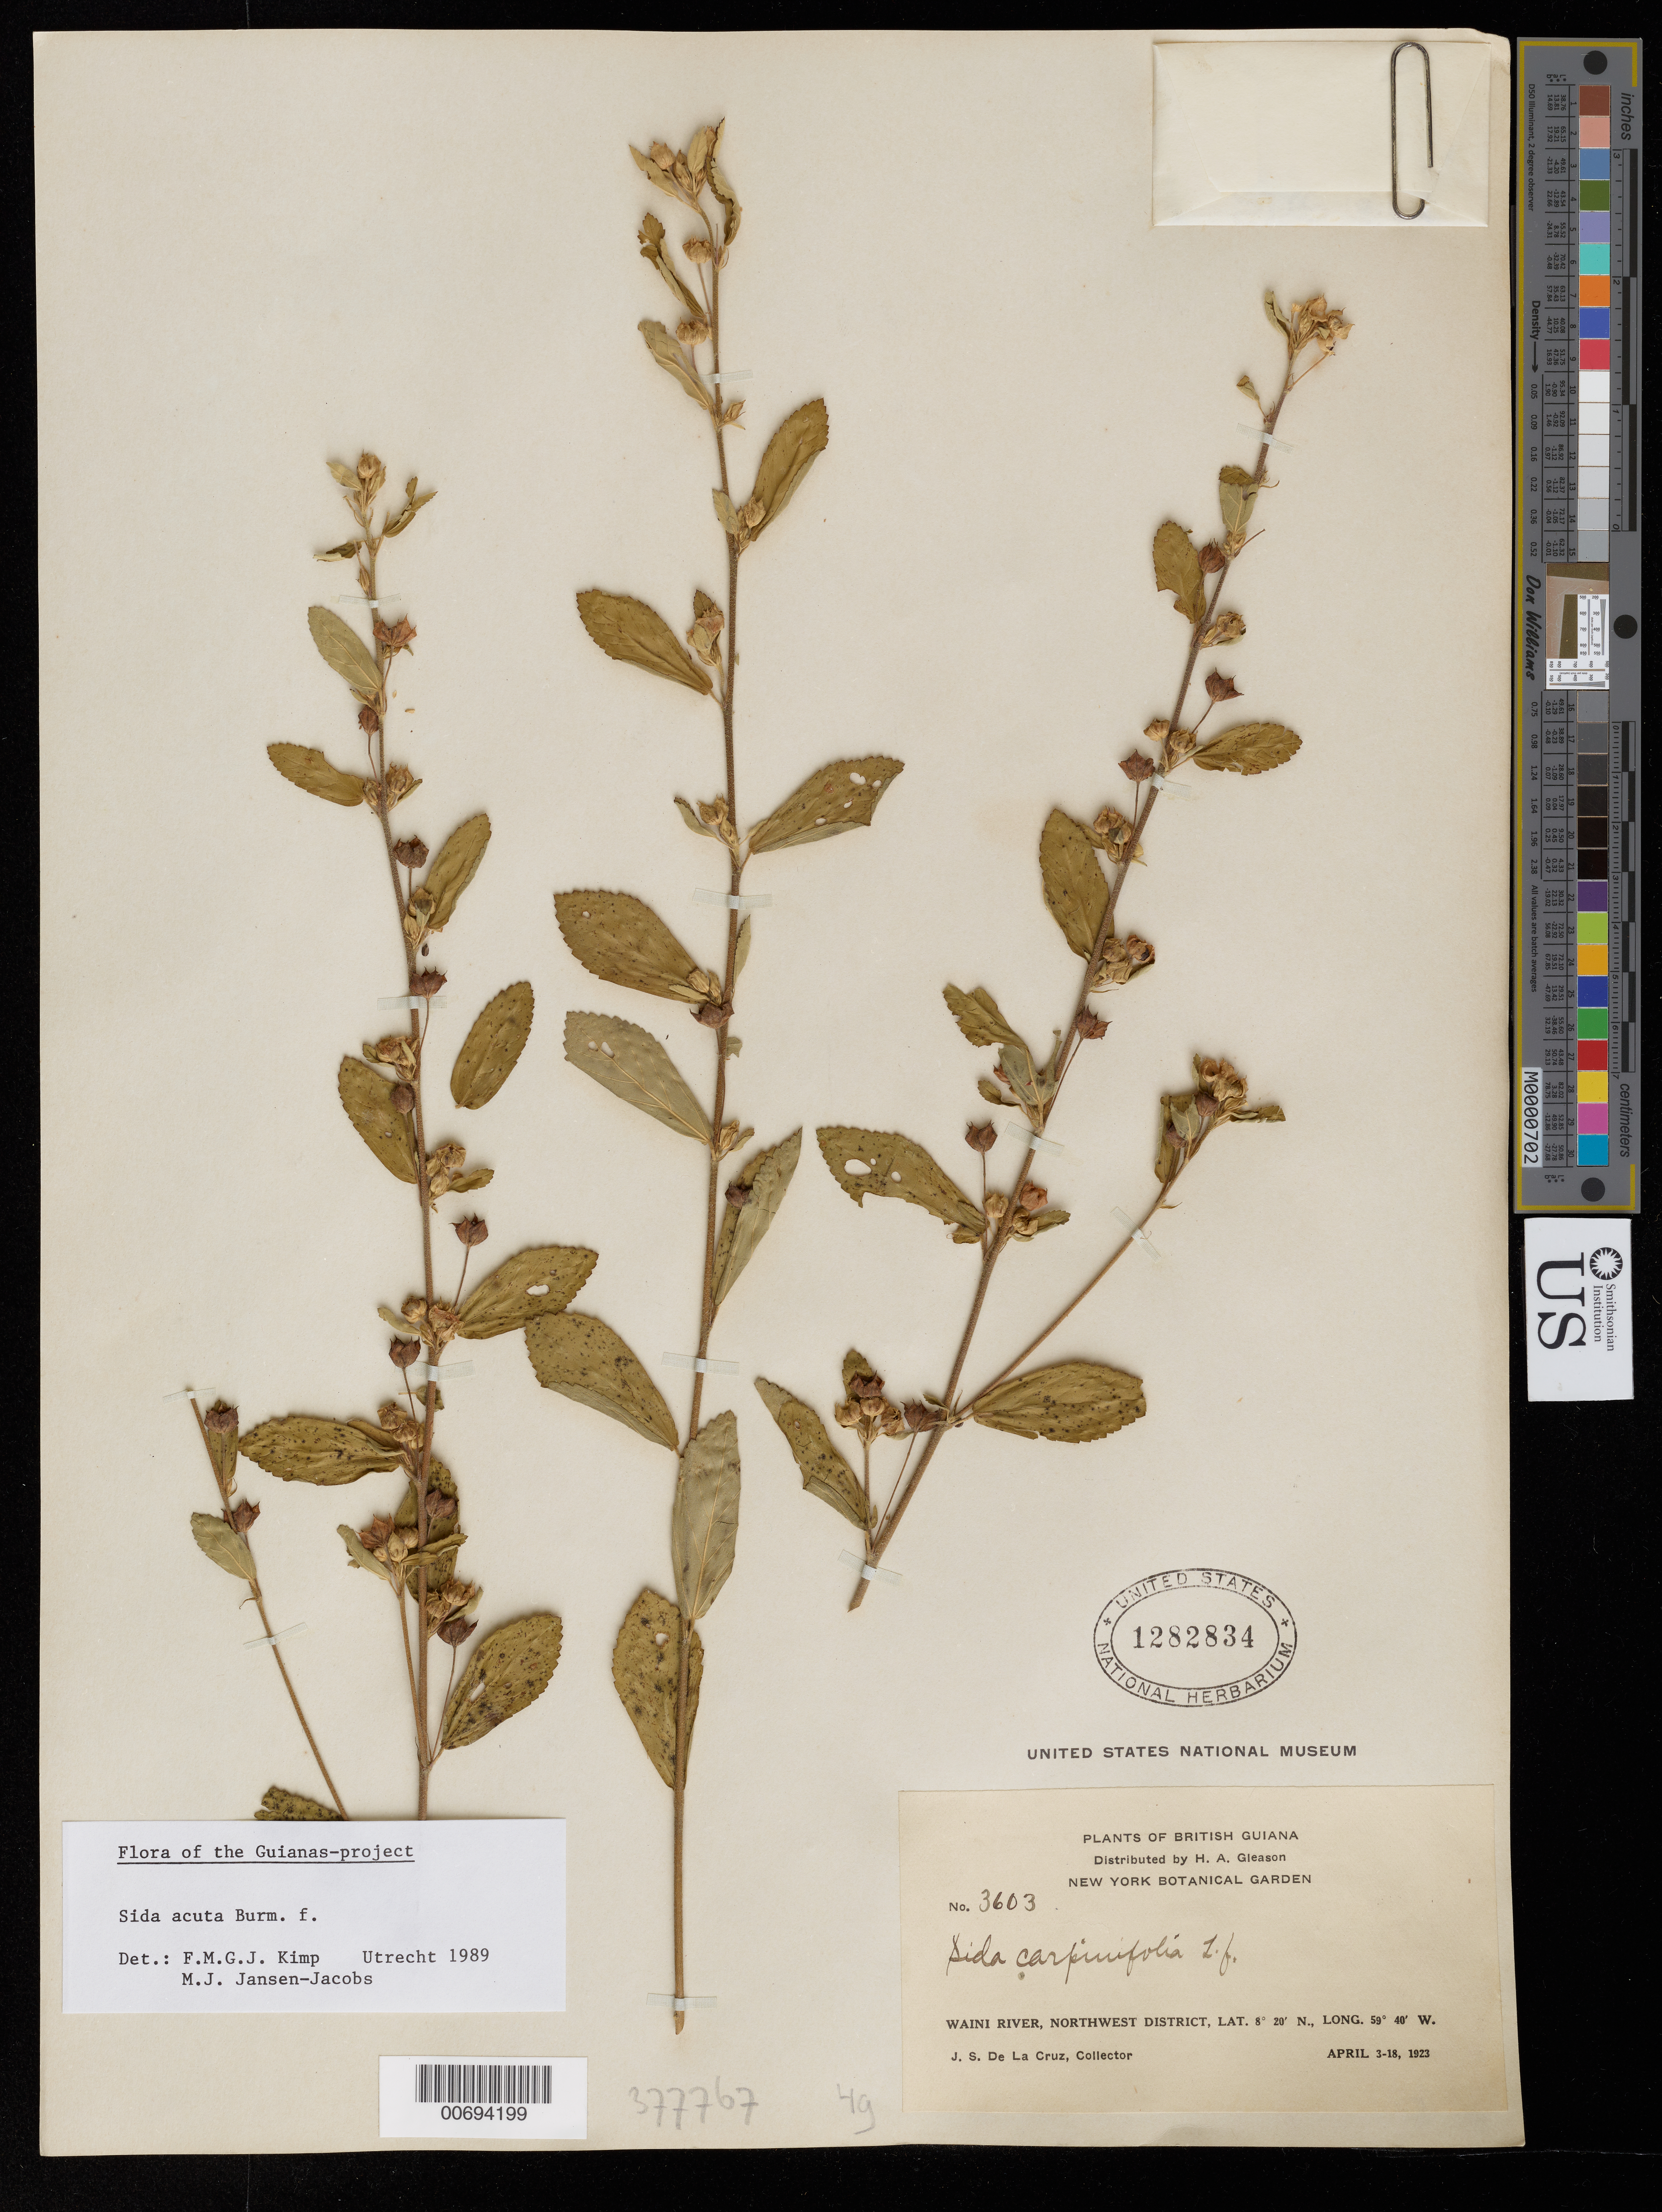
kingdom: Plantae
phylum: Tracheophyta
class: Magnoliopsida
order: Malvales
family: Malvaceae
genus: Sida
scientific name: Sida acuta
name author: Burm. f.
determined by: Kimp, F. M.; Jansen-Jacobs, M. J.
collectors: J. S. de la Cruz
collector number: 3603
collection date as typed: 3-Apr-23 to 18-Apr-23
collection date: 1923-04-03/1923-04-18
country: Guyana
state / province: Barima-Waini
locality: Waini R., NW District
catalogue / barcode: US 1282834